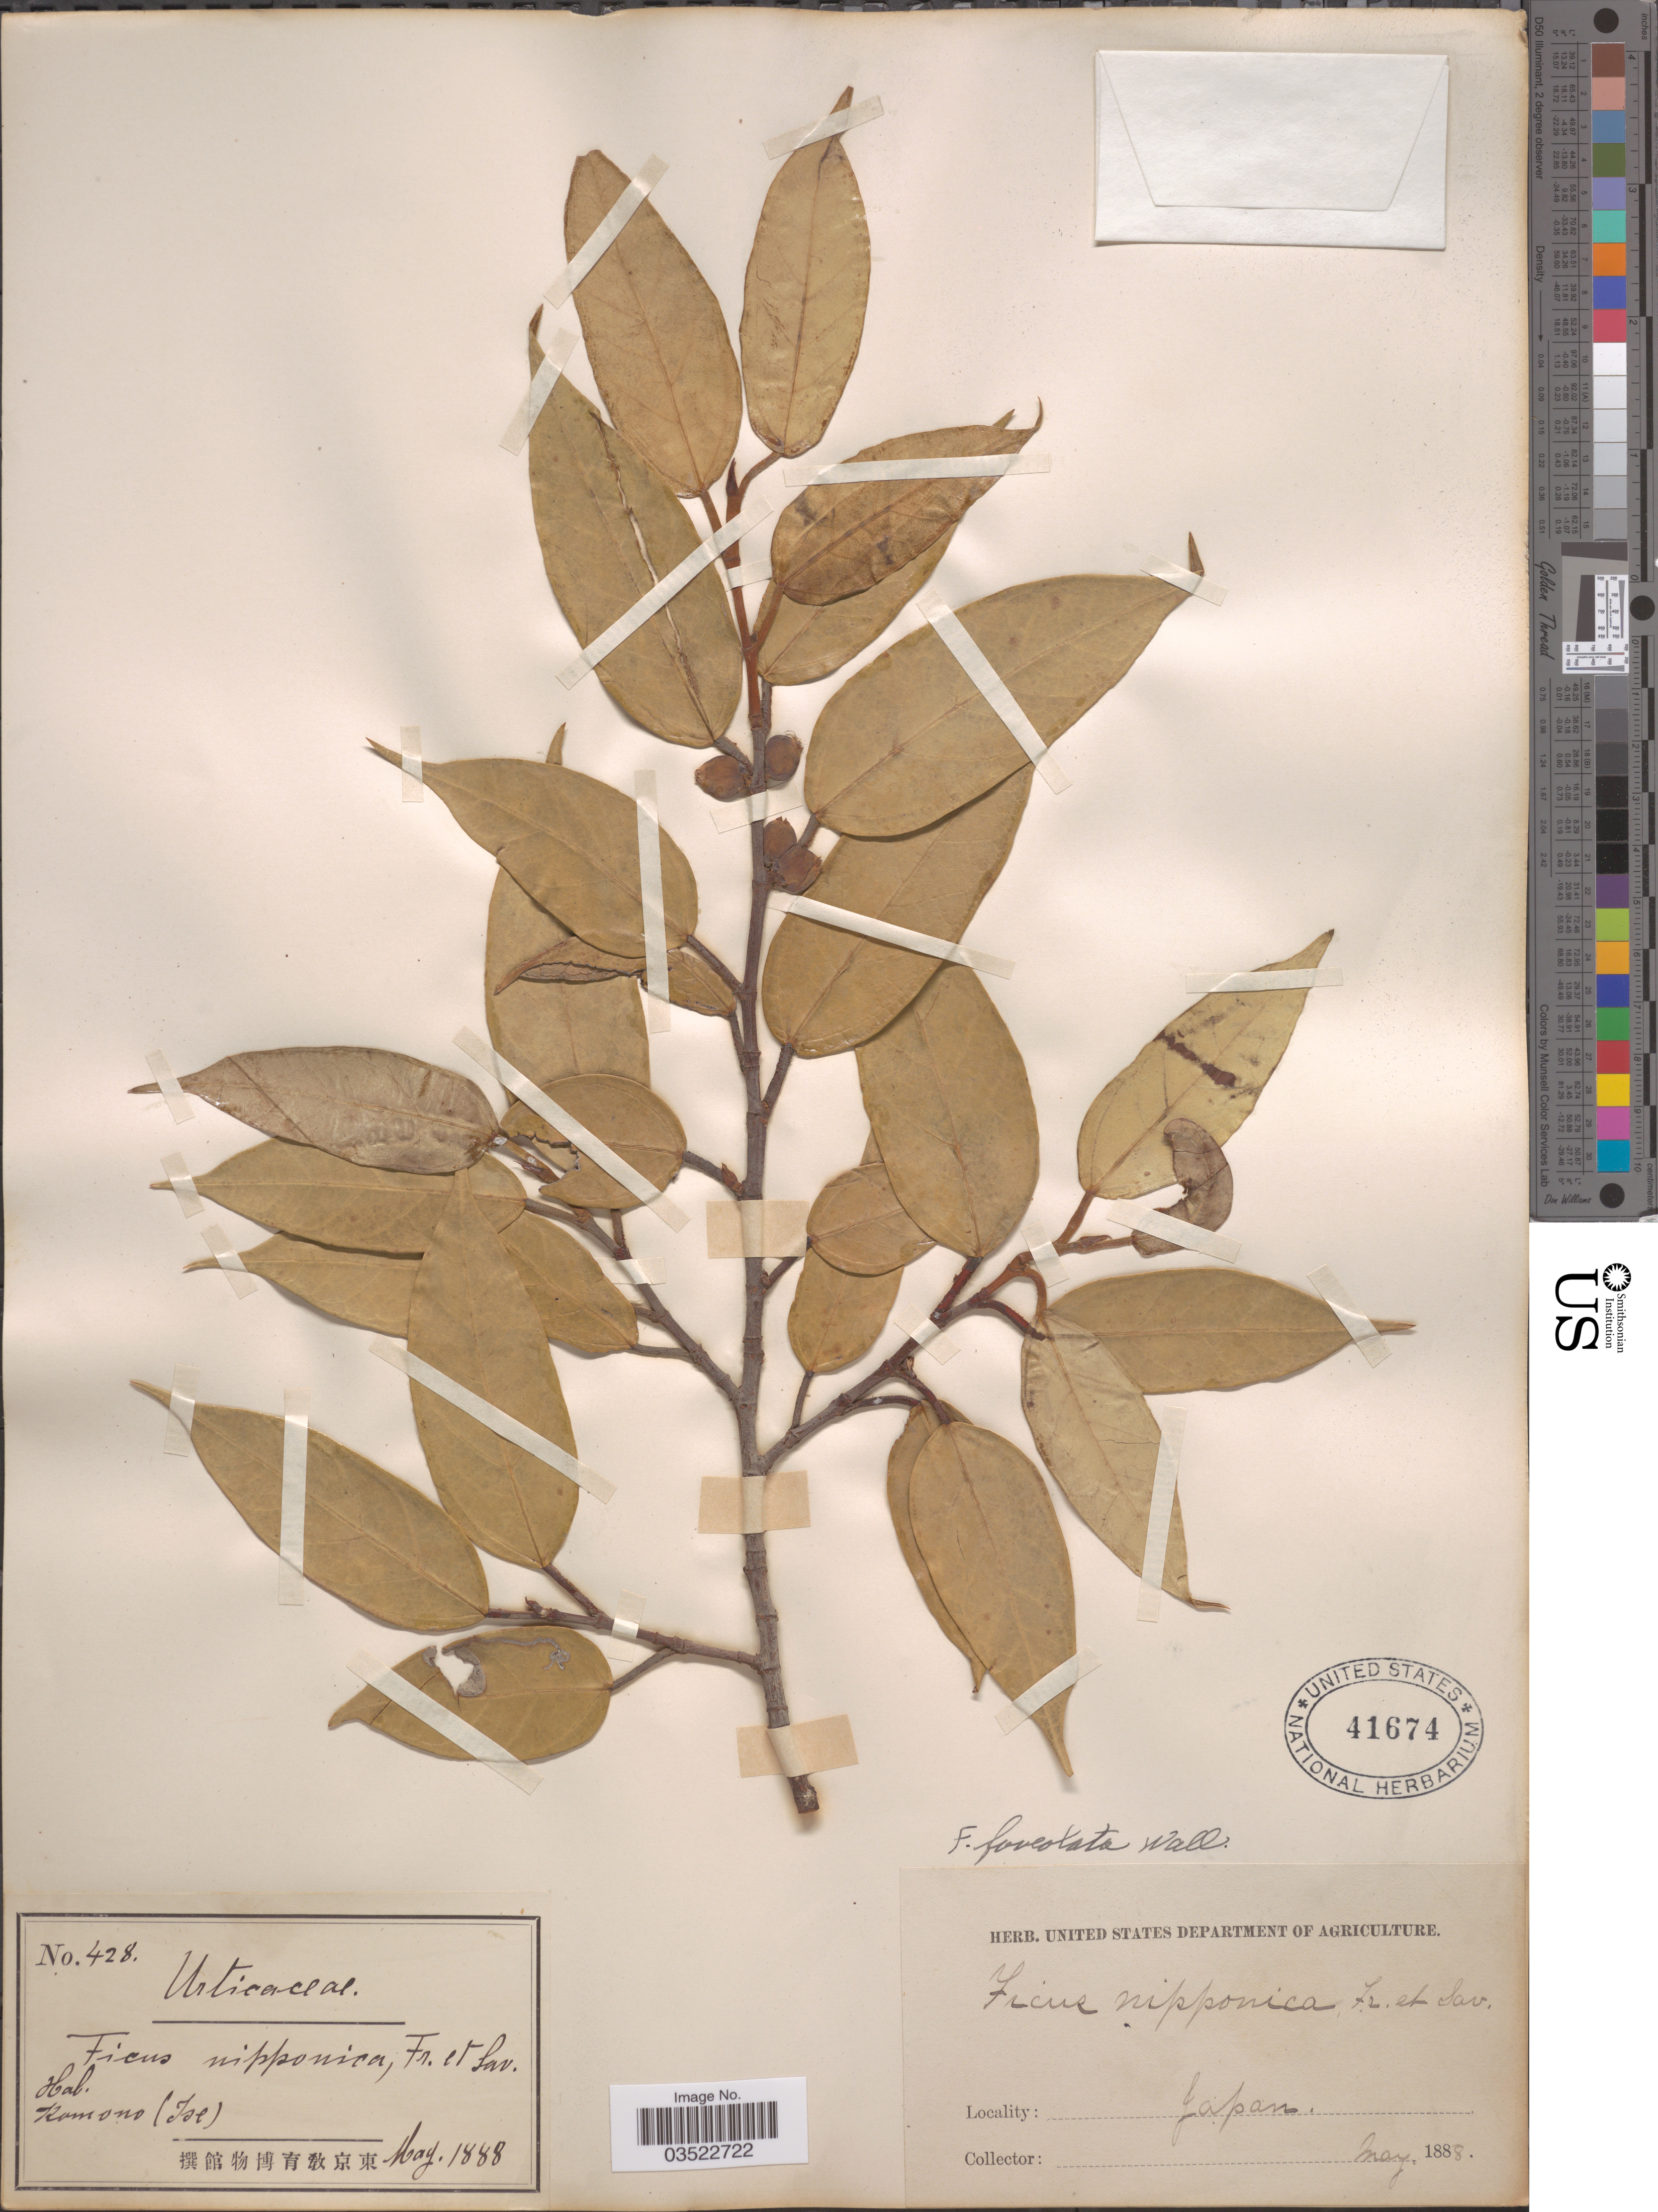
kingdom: Plantae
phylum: Tracheophyta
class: Magnoliopsida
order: Rosales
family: Moraceae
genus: Ficus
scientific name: Ficus sarmentosa var. nipponica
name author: (Franch. & Sav.) Corner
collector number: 428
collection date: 1888-05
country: Japan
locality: Kamono (Ise).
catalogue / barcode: US 41674